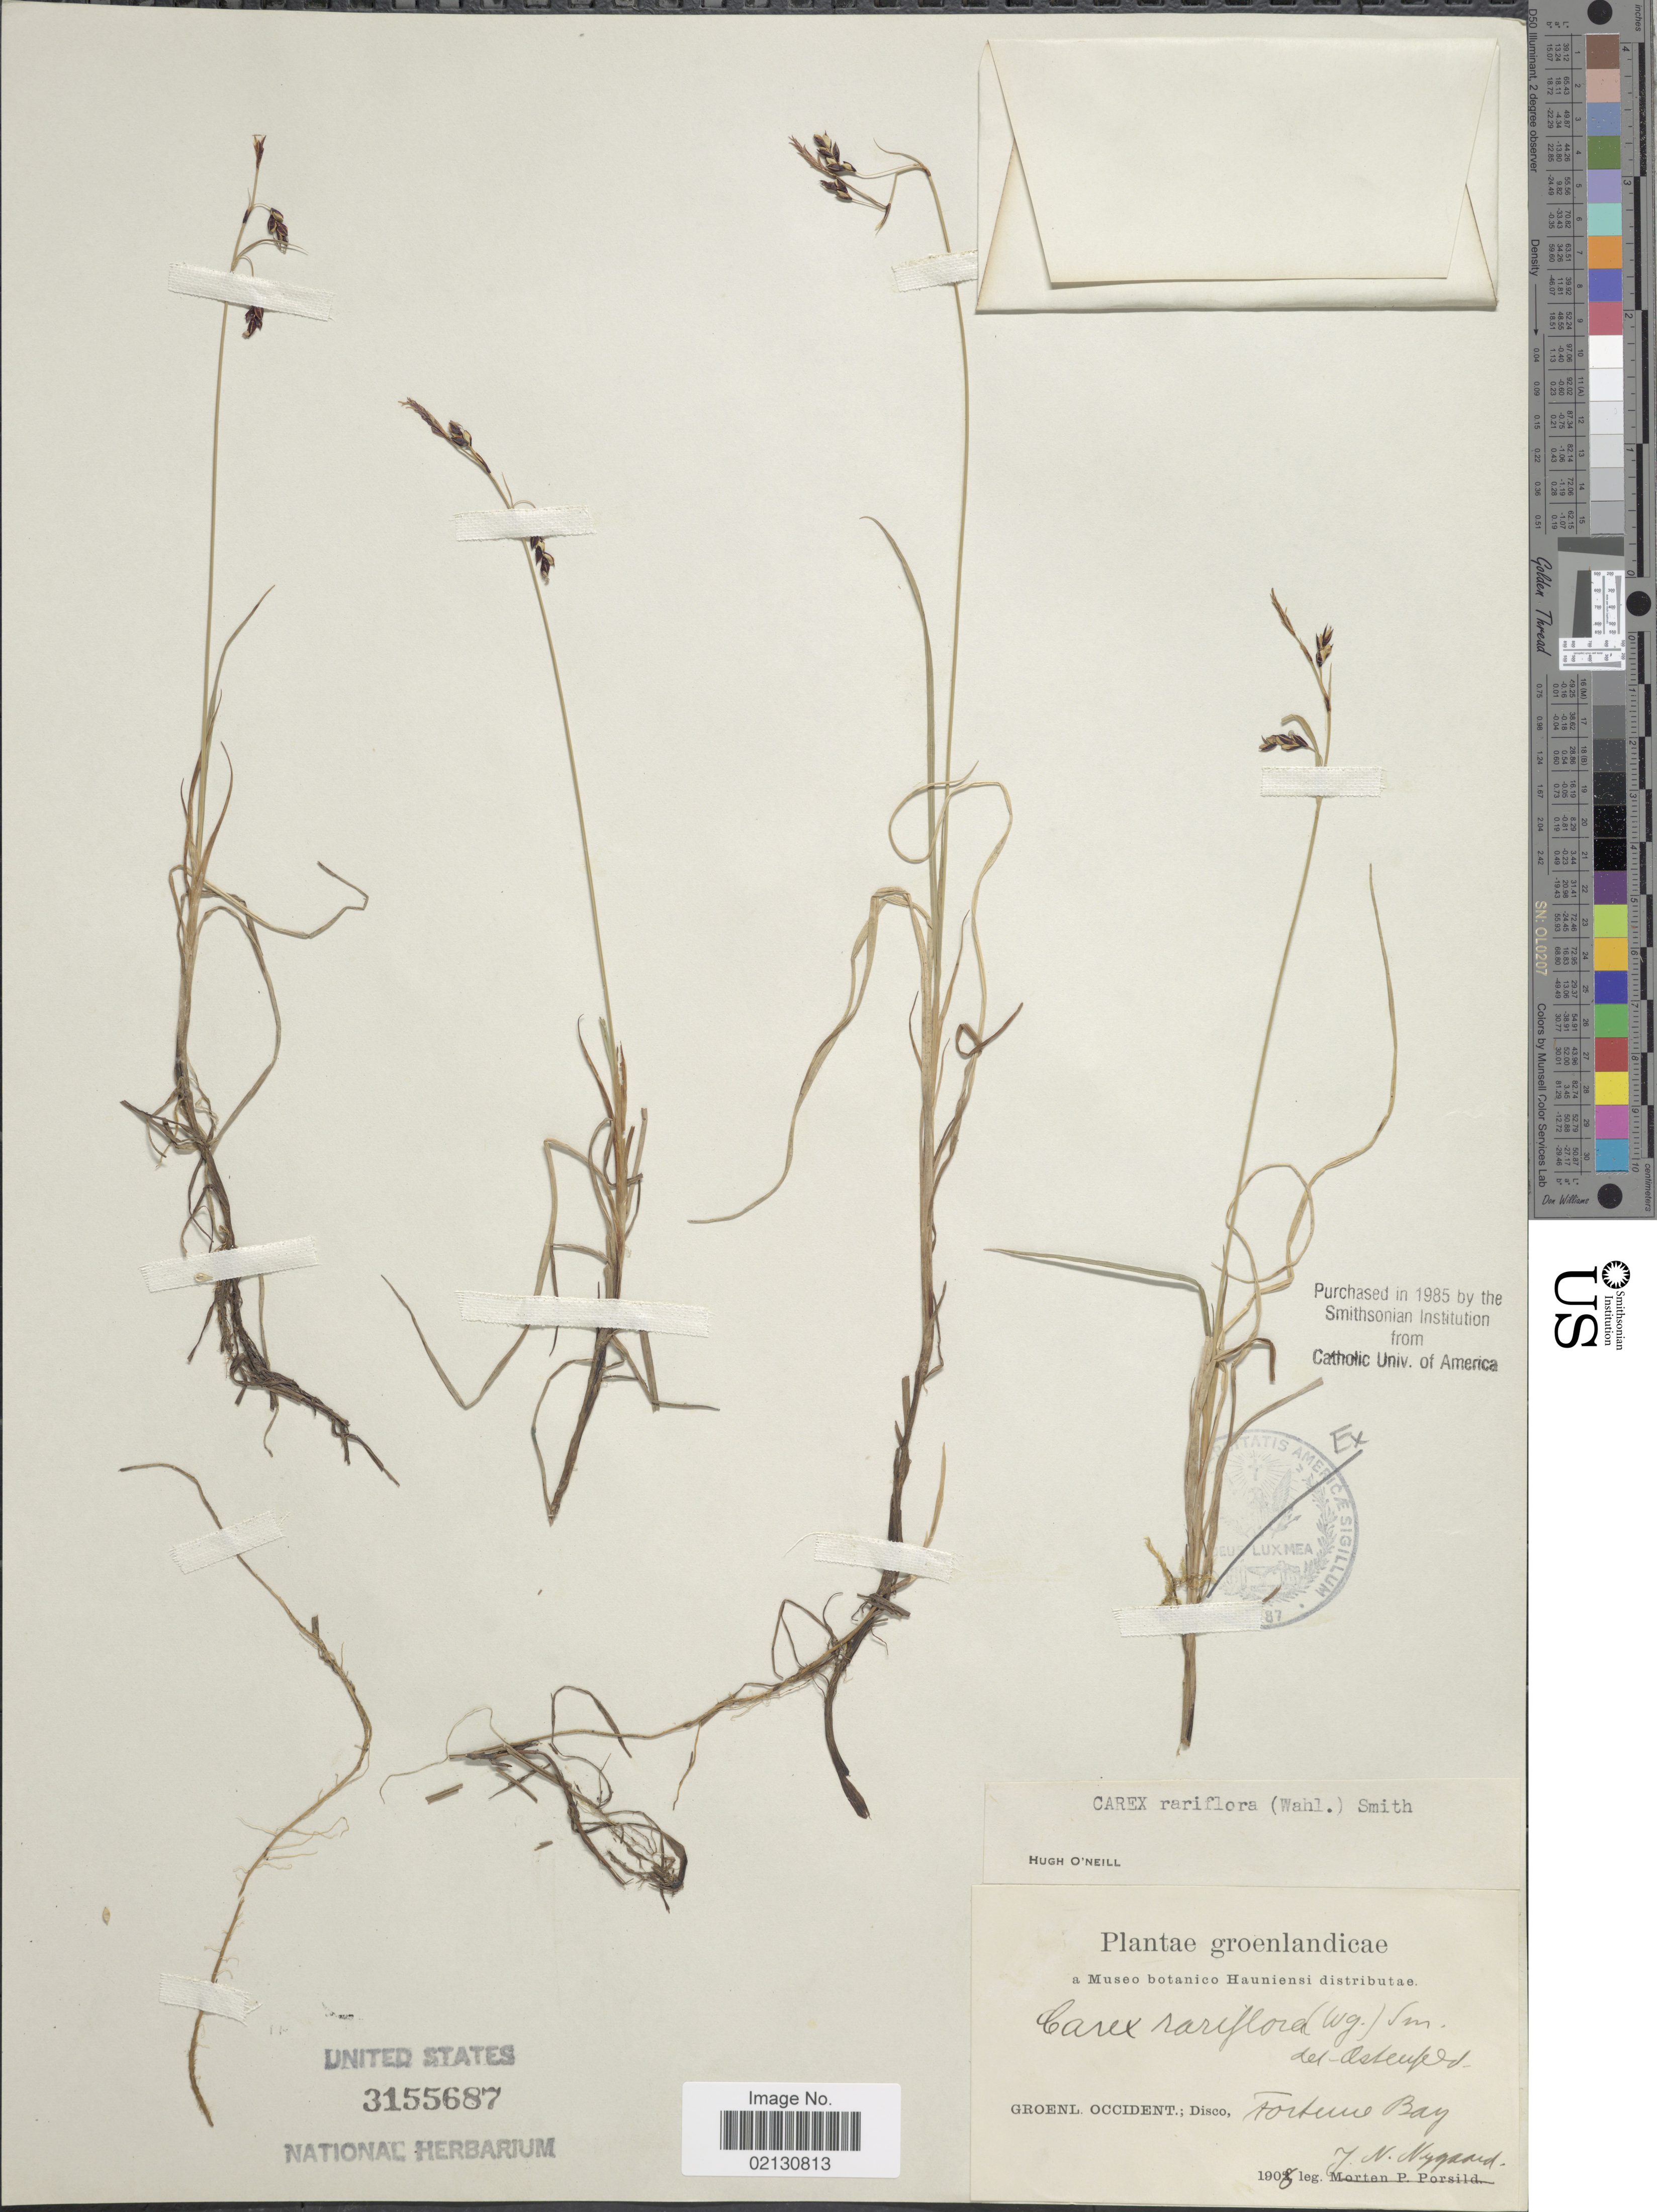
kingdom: Plantae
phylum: Tracheophyta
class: Liliopsida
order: Poales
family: Cyperaceae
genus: Carex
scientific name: Carex rariflora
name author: (Wahlenb.) Sm.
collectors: J. Nygaard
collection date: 1908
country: Greenland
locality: Groenl. Occident.; Disco, Fortune Bay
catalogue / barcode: US 3155687